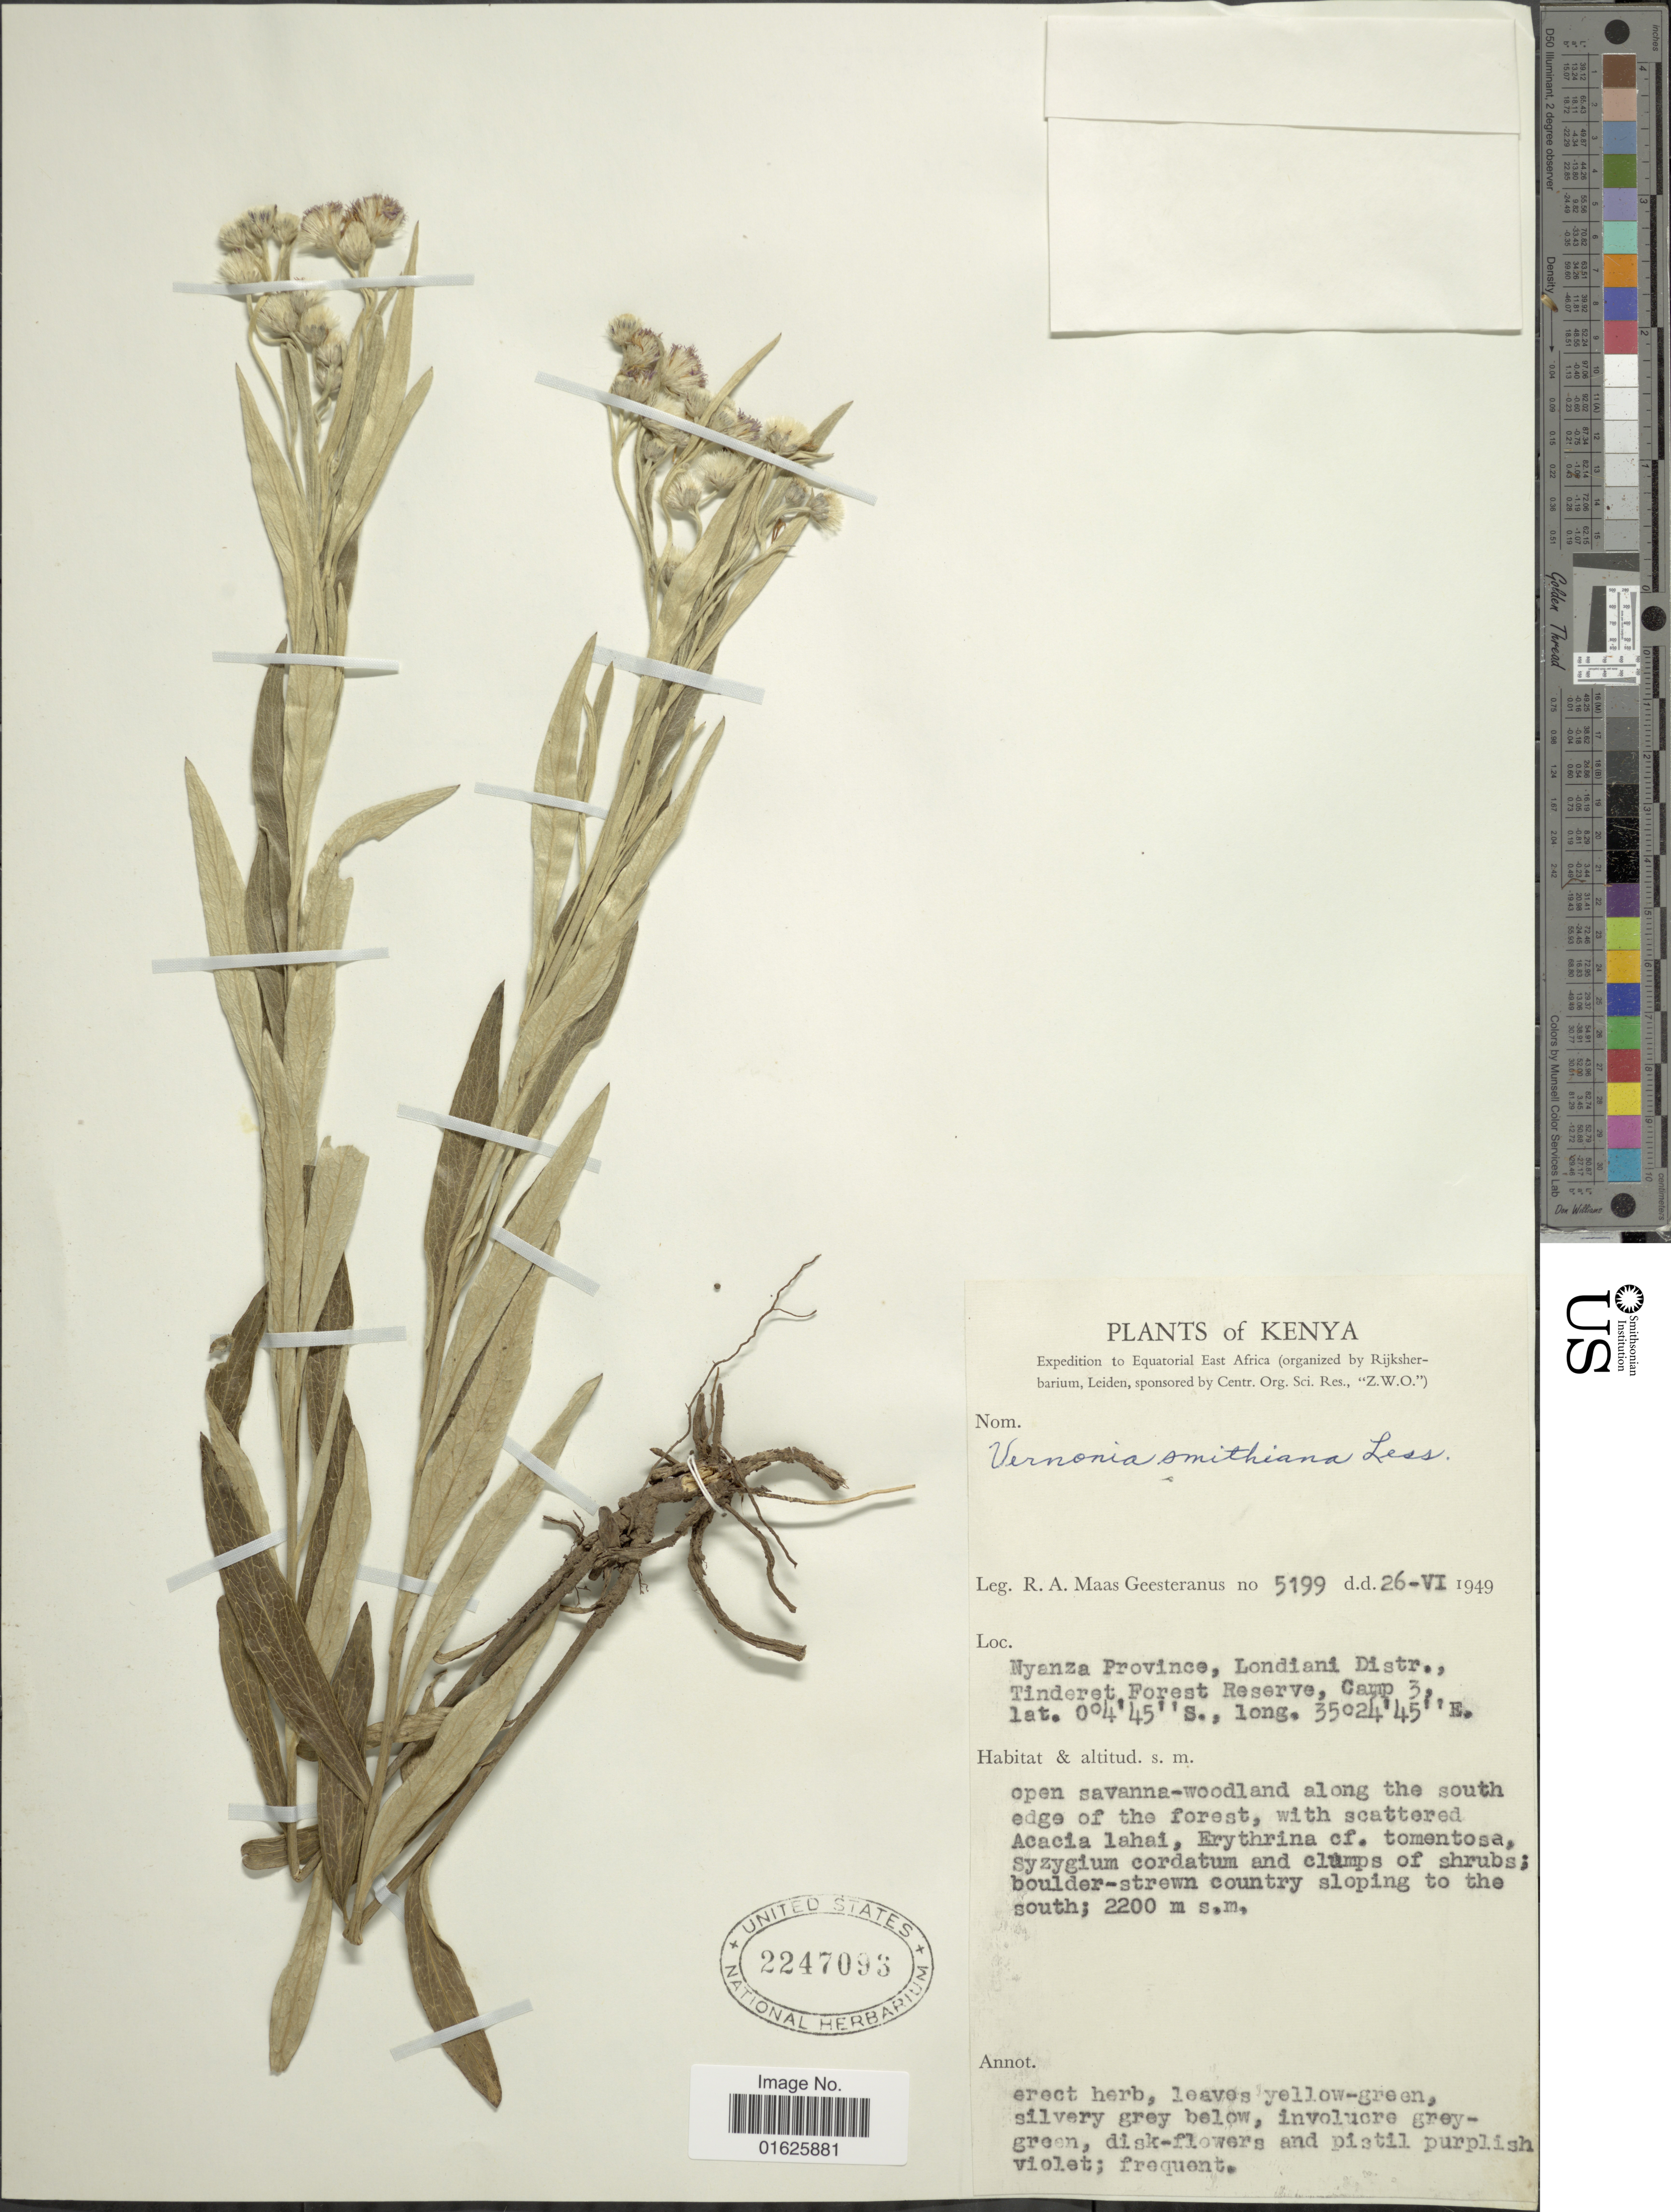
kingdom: Plantae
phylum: Tracheophyta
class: Magnoliopsida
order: Asterales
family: Asteraceae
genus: Hilliardiella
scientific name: Hilliardiella smithiana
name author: (Less.) H. Rob.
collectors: R. A. Maas Geesteranus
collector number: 5199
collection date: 1949-06-26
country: Kenya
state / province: Kericho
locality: Londiani Distr., Tinderet Forest Reserve, Camp 3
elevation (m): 2200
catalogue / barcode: US 2247093